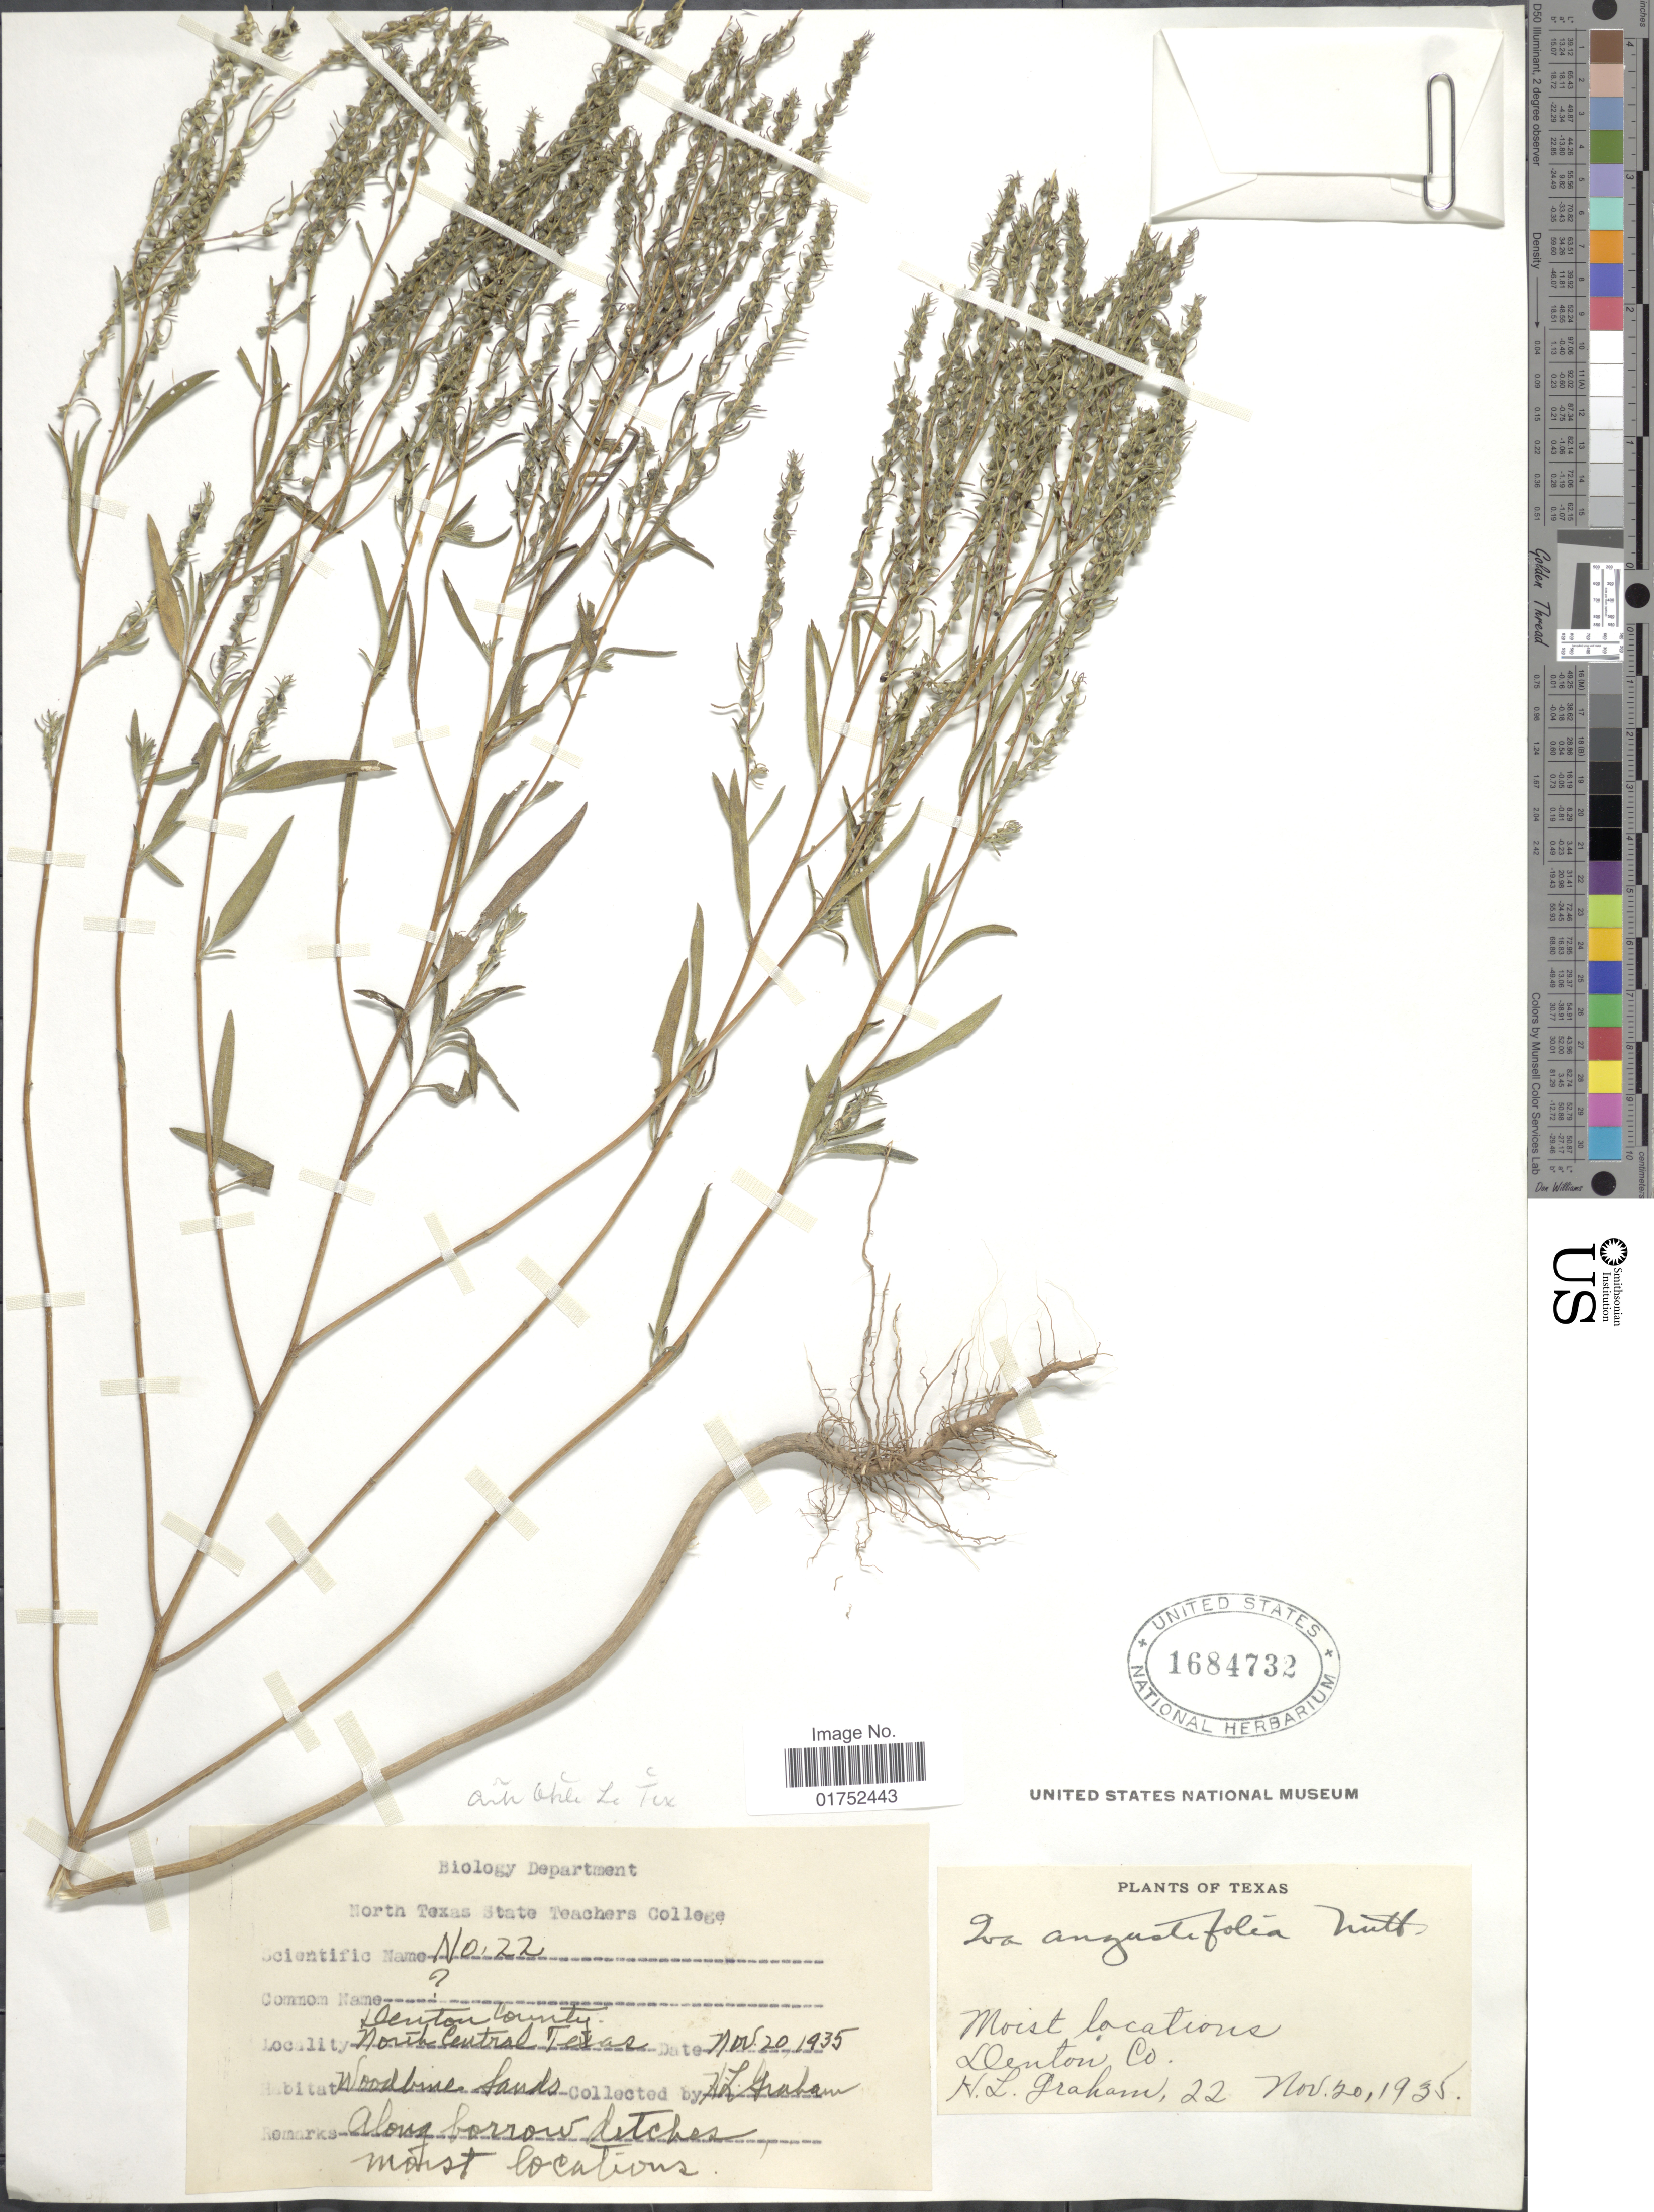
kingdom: Plantae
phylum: Tracheophyta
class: Magnoliopsida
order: Asterales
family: Asteraceae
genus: Iva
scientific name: Iva angustifolia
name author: Nutt.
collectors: H. L. Graham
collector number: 22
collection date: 1935-11-20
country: United States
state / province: Texas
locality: Denton Co., North Central Texas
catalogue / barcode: US 1684732